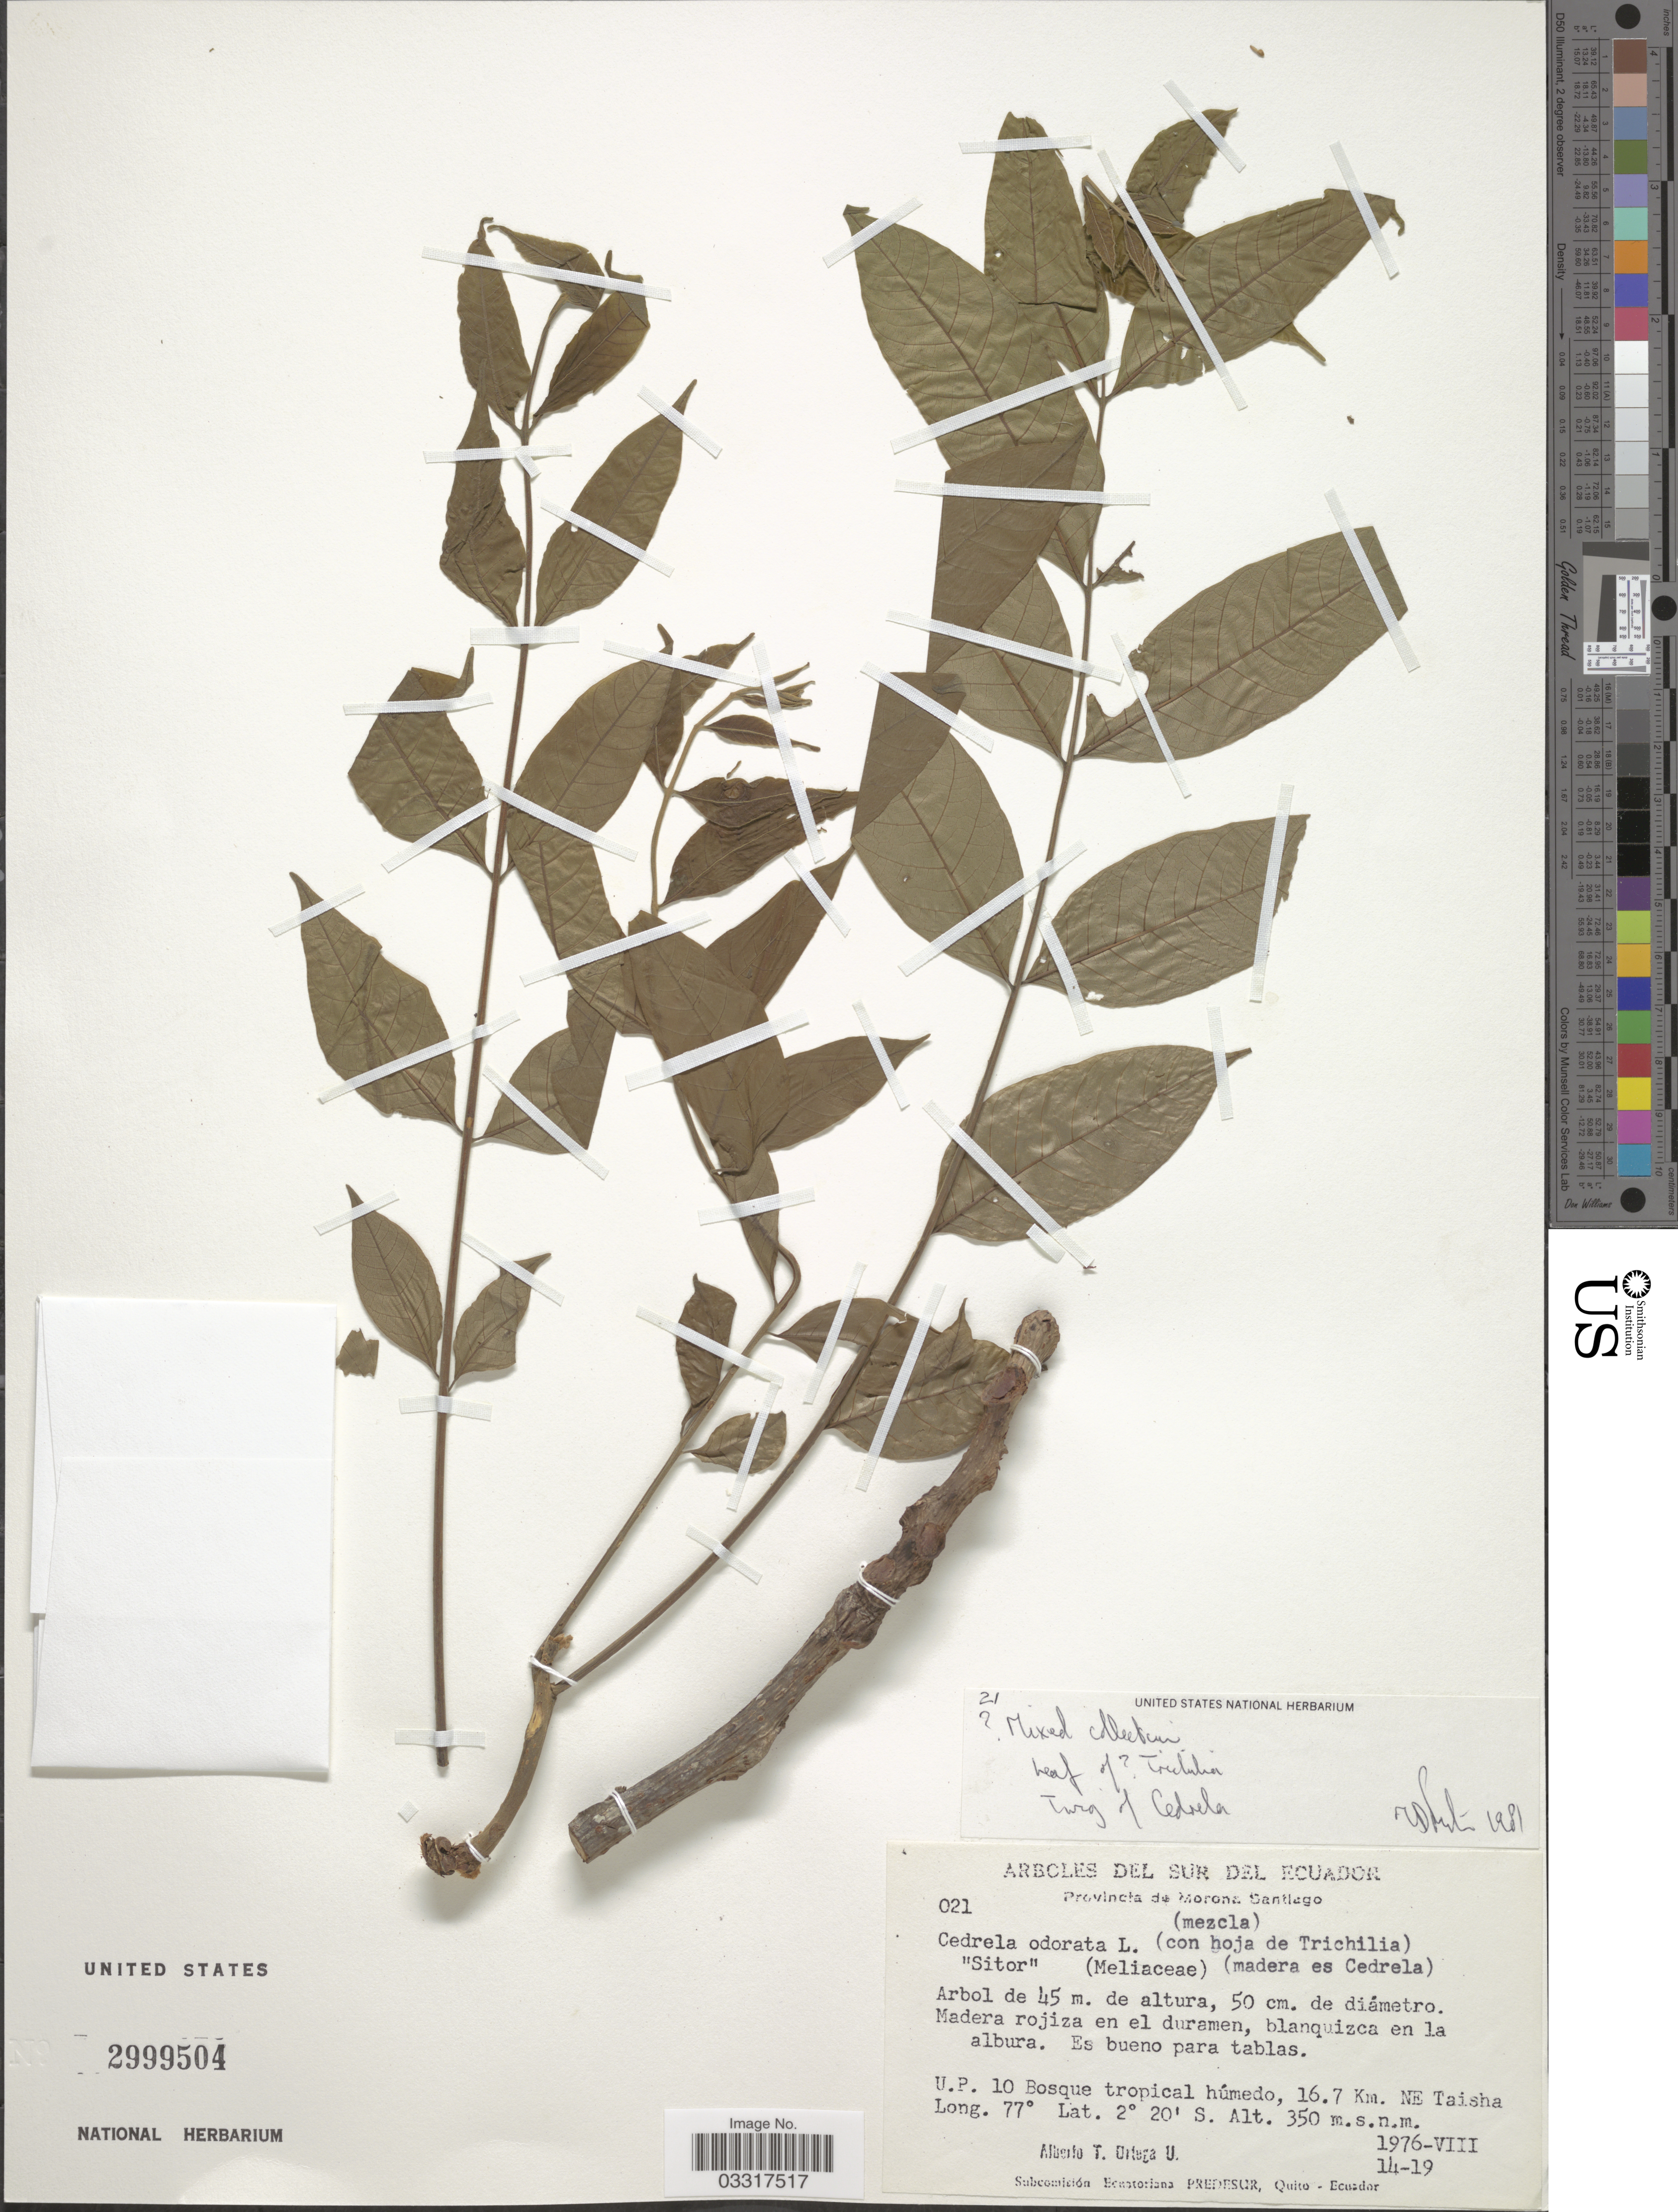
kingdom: Plantae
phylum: Tracheophyta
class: Magnoliopsida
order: Sapindales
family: Meliaceae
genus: Cedrela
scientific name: Cedrela odorata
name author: L.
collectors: A. T. Ortega U.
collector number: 021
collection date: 1976-08-14/1976-08-19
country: Ecuador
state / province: Morona-Santiago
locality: Sur del Ecuador. U.P. 10 Bosque tropical húmedo, 16.7 Km. NE Taisha.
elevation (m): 350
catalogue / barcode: US 2999504